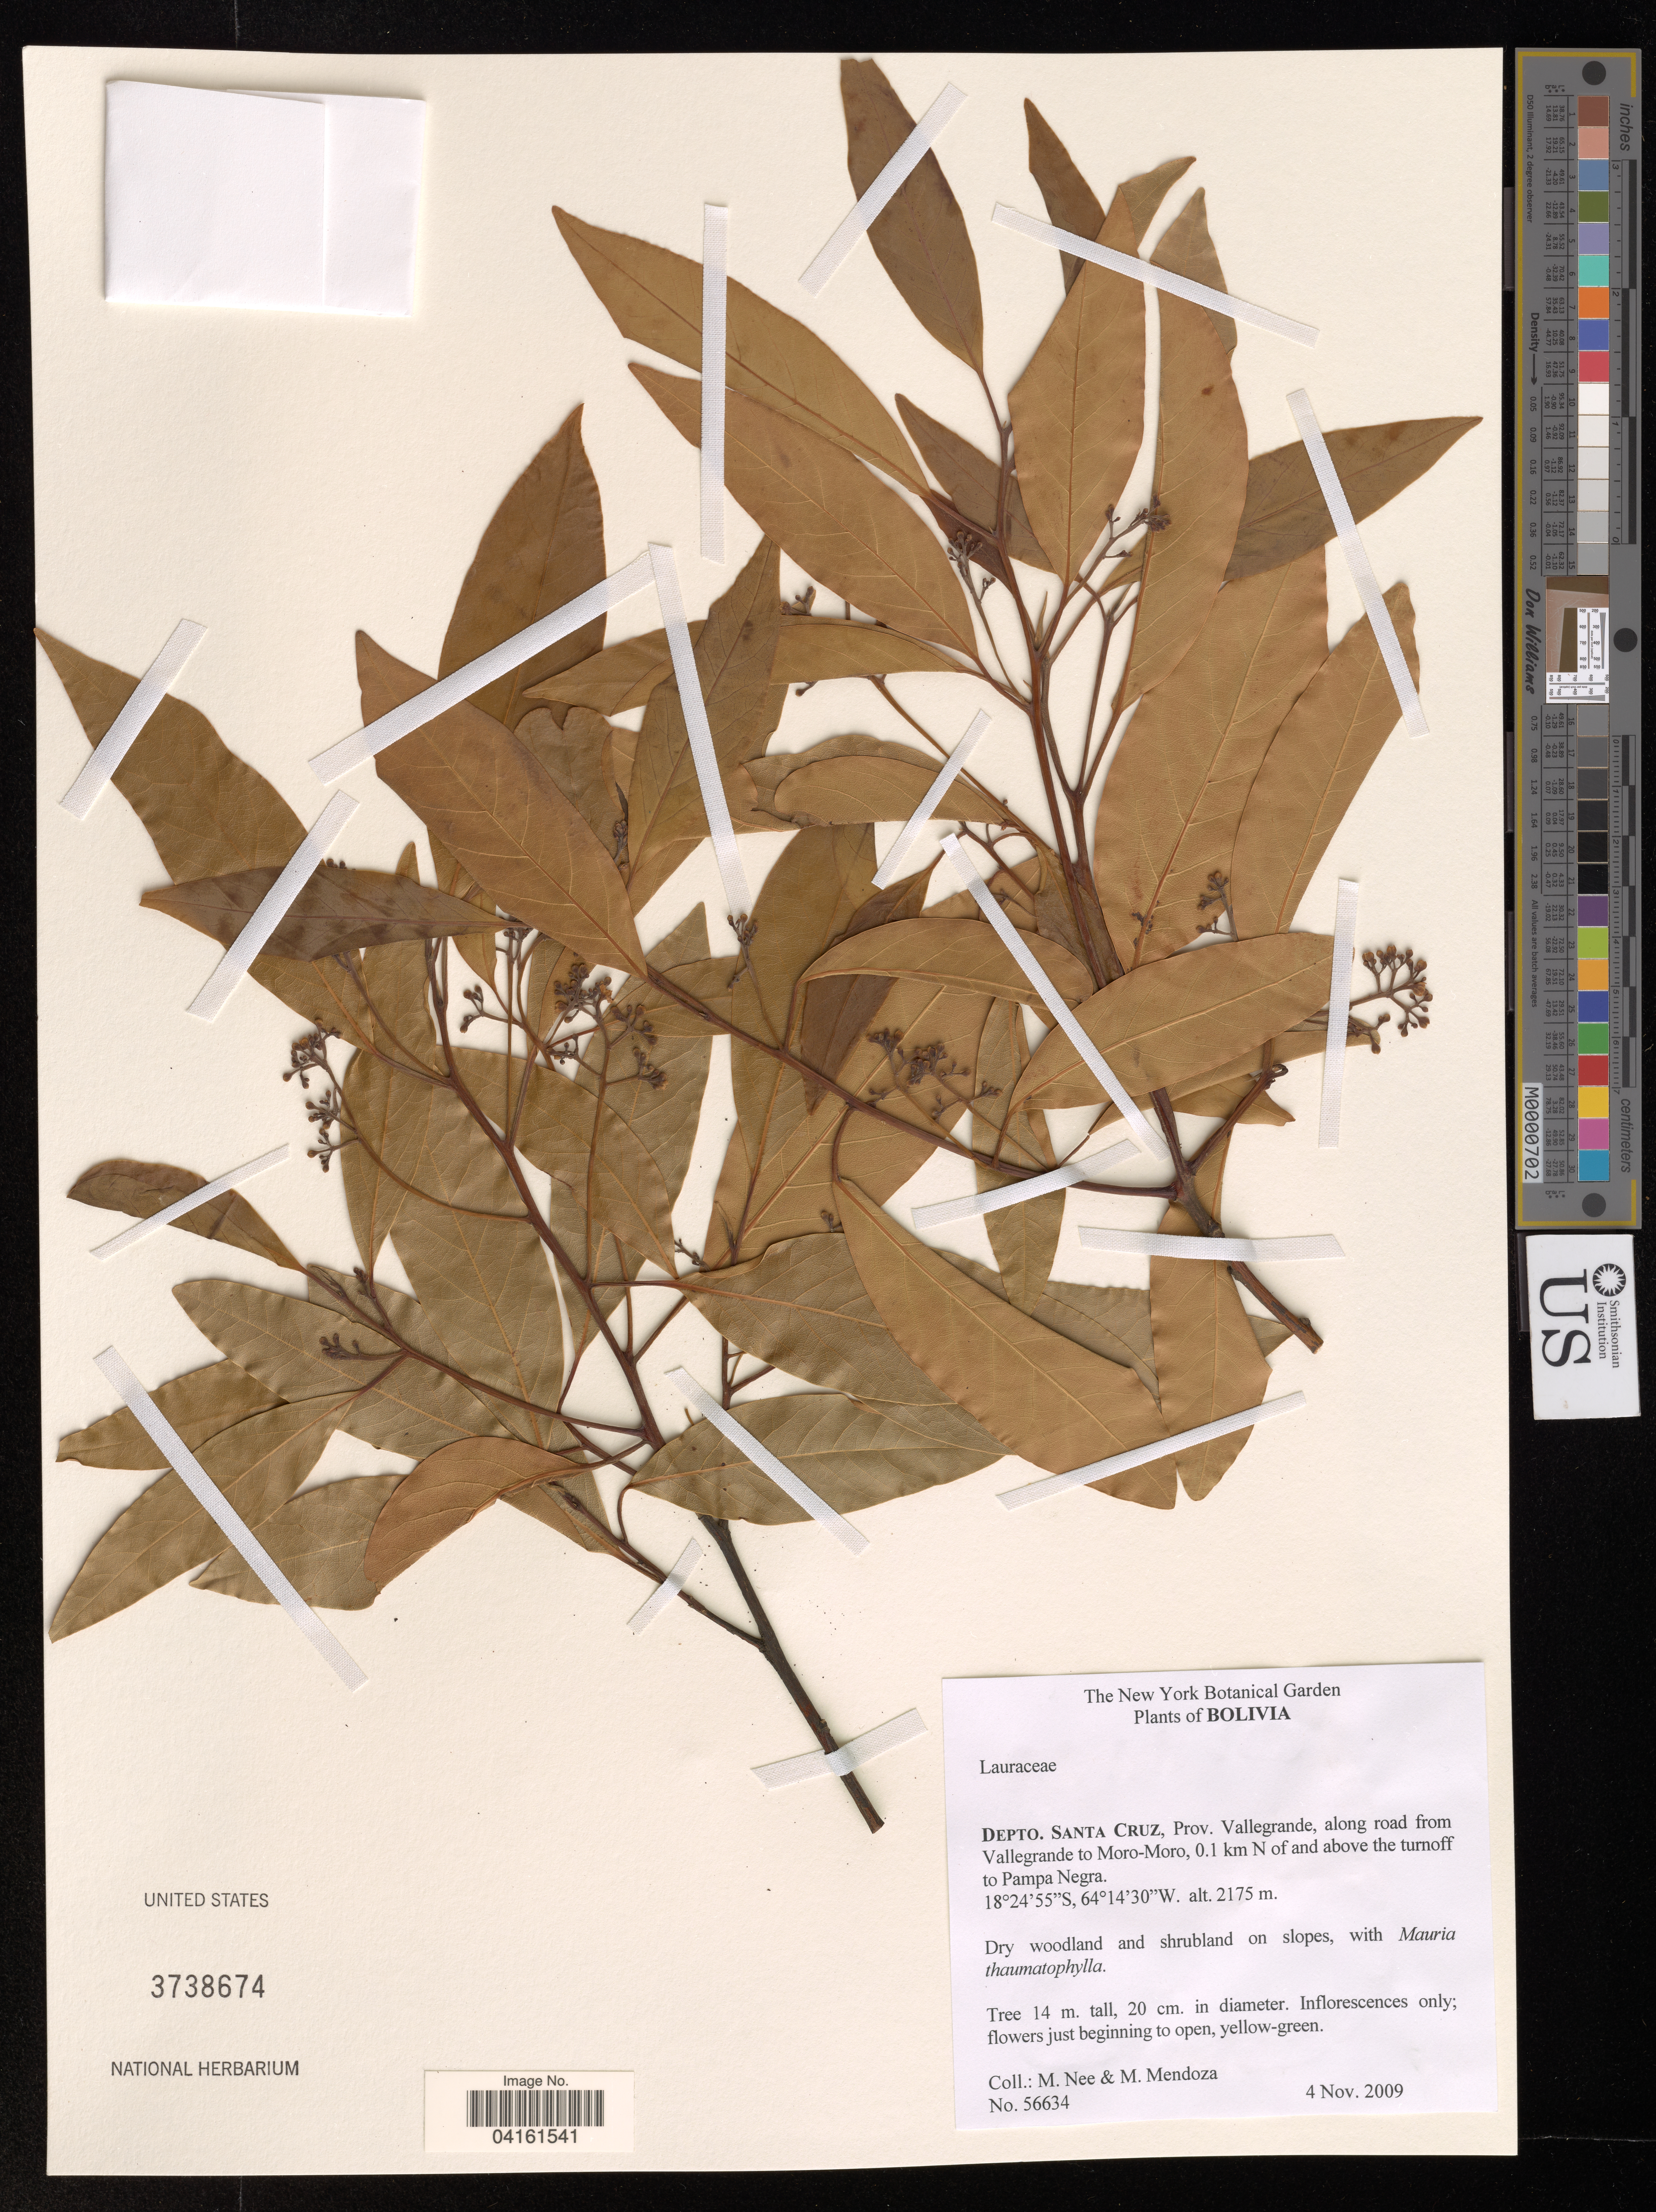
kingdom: Plantae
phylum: Tracheophyta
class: Magnoliopsida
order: Laurales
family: Lauraceae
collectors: M. Nee & M. Mendoza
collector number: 56634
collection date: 2009-11-04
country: Bolivia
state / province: Santa Cruz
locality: Vallegrande, along road from Vallegrande to Moro-Moro, 0.1 km N of and above the turnoff to Pampa Negra.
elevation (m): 2175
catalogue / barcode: US 3738674